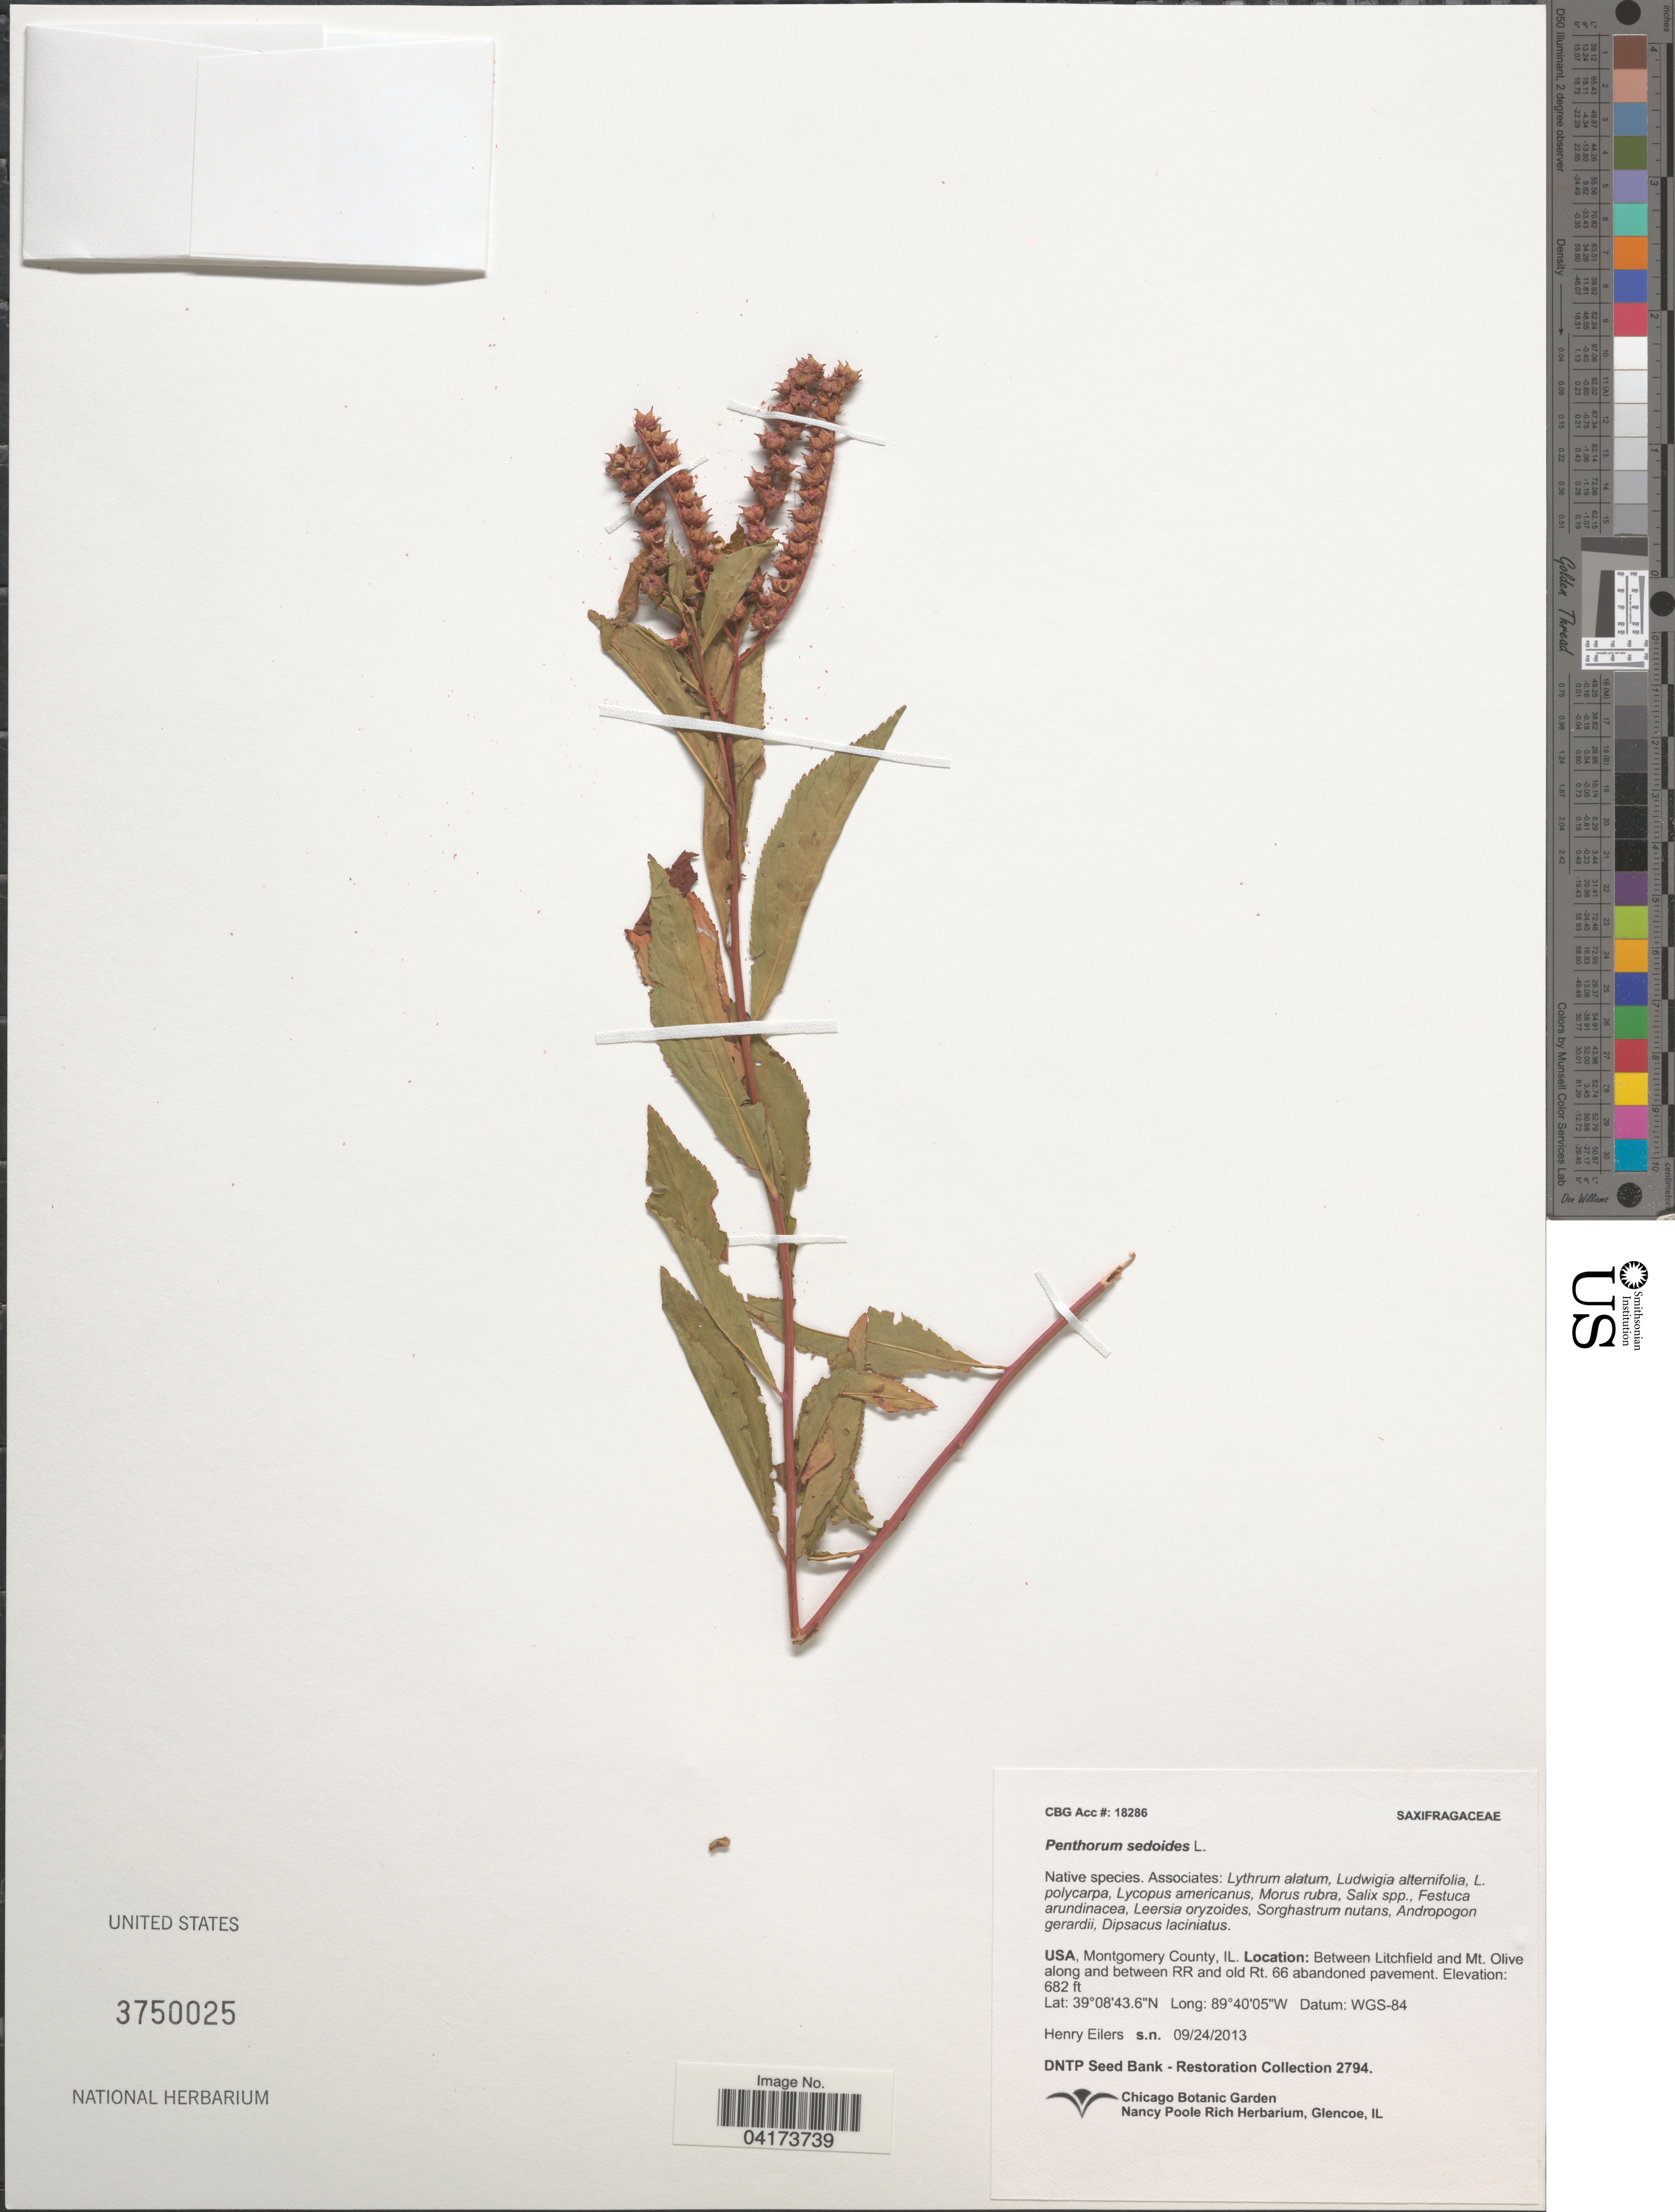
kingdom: Plantae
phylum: Tracheophyta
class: Magnoliopsida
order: Saxifragales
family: Penthoraceae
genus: Penthorum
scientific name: Penthorum sedoides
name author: L.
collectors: H. Eilers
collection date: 2013-09-24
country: United States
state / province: Illinois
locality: Montgomery County. Between Litchfield and Mt. Olive along and between RR and old Rt. 66 abandoned pavement.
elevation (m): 208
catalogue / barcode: US 3750025